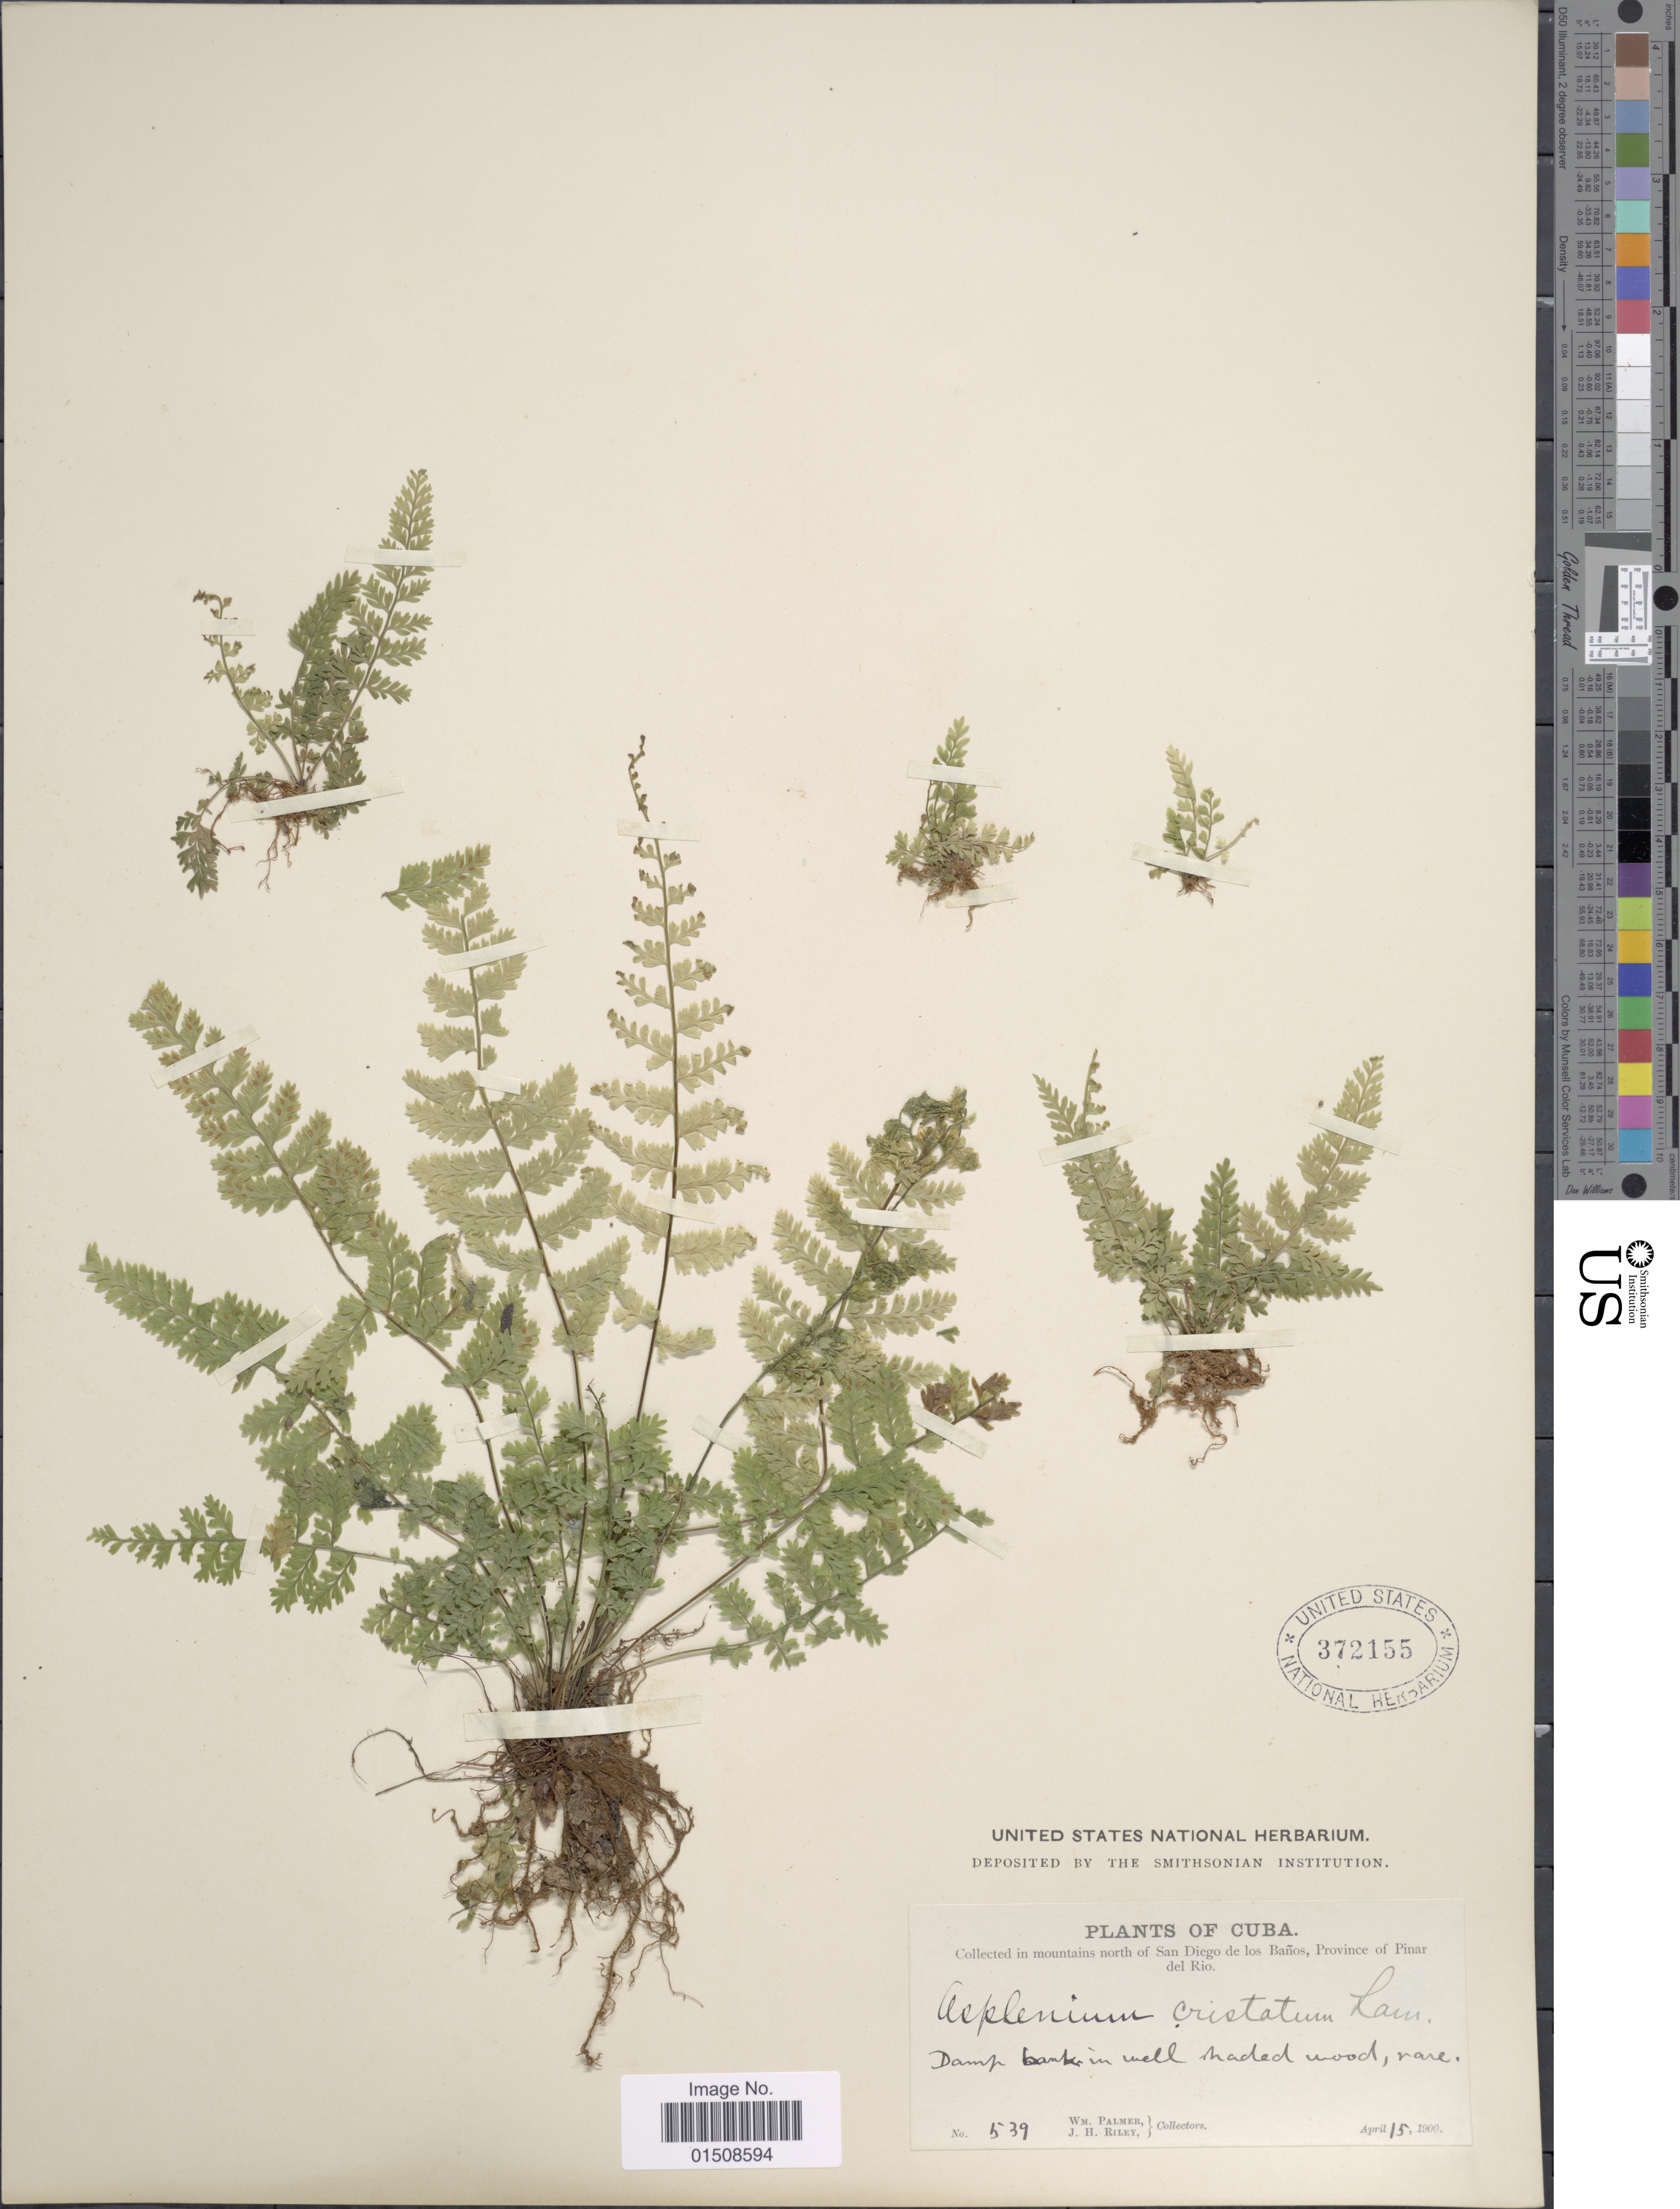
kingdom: Plantae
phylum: Tracheophyta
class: Polypodiopsida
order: Polypodiales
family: Aspleniaceae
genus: Asplenium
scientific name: Asplenium cristatum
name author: Lam.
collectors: W. Palmer & J. H. Riley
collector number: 539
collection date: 1900-04-15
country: Cuba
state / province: Pinar del Río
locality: In mountains north of San Diego de los Baños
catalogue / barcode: US 372155